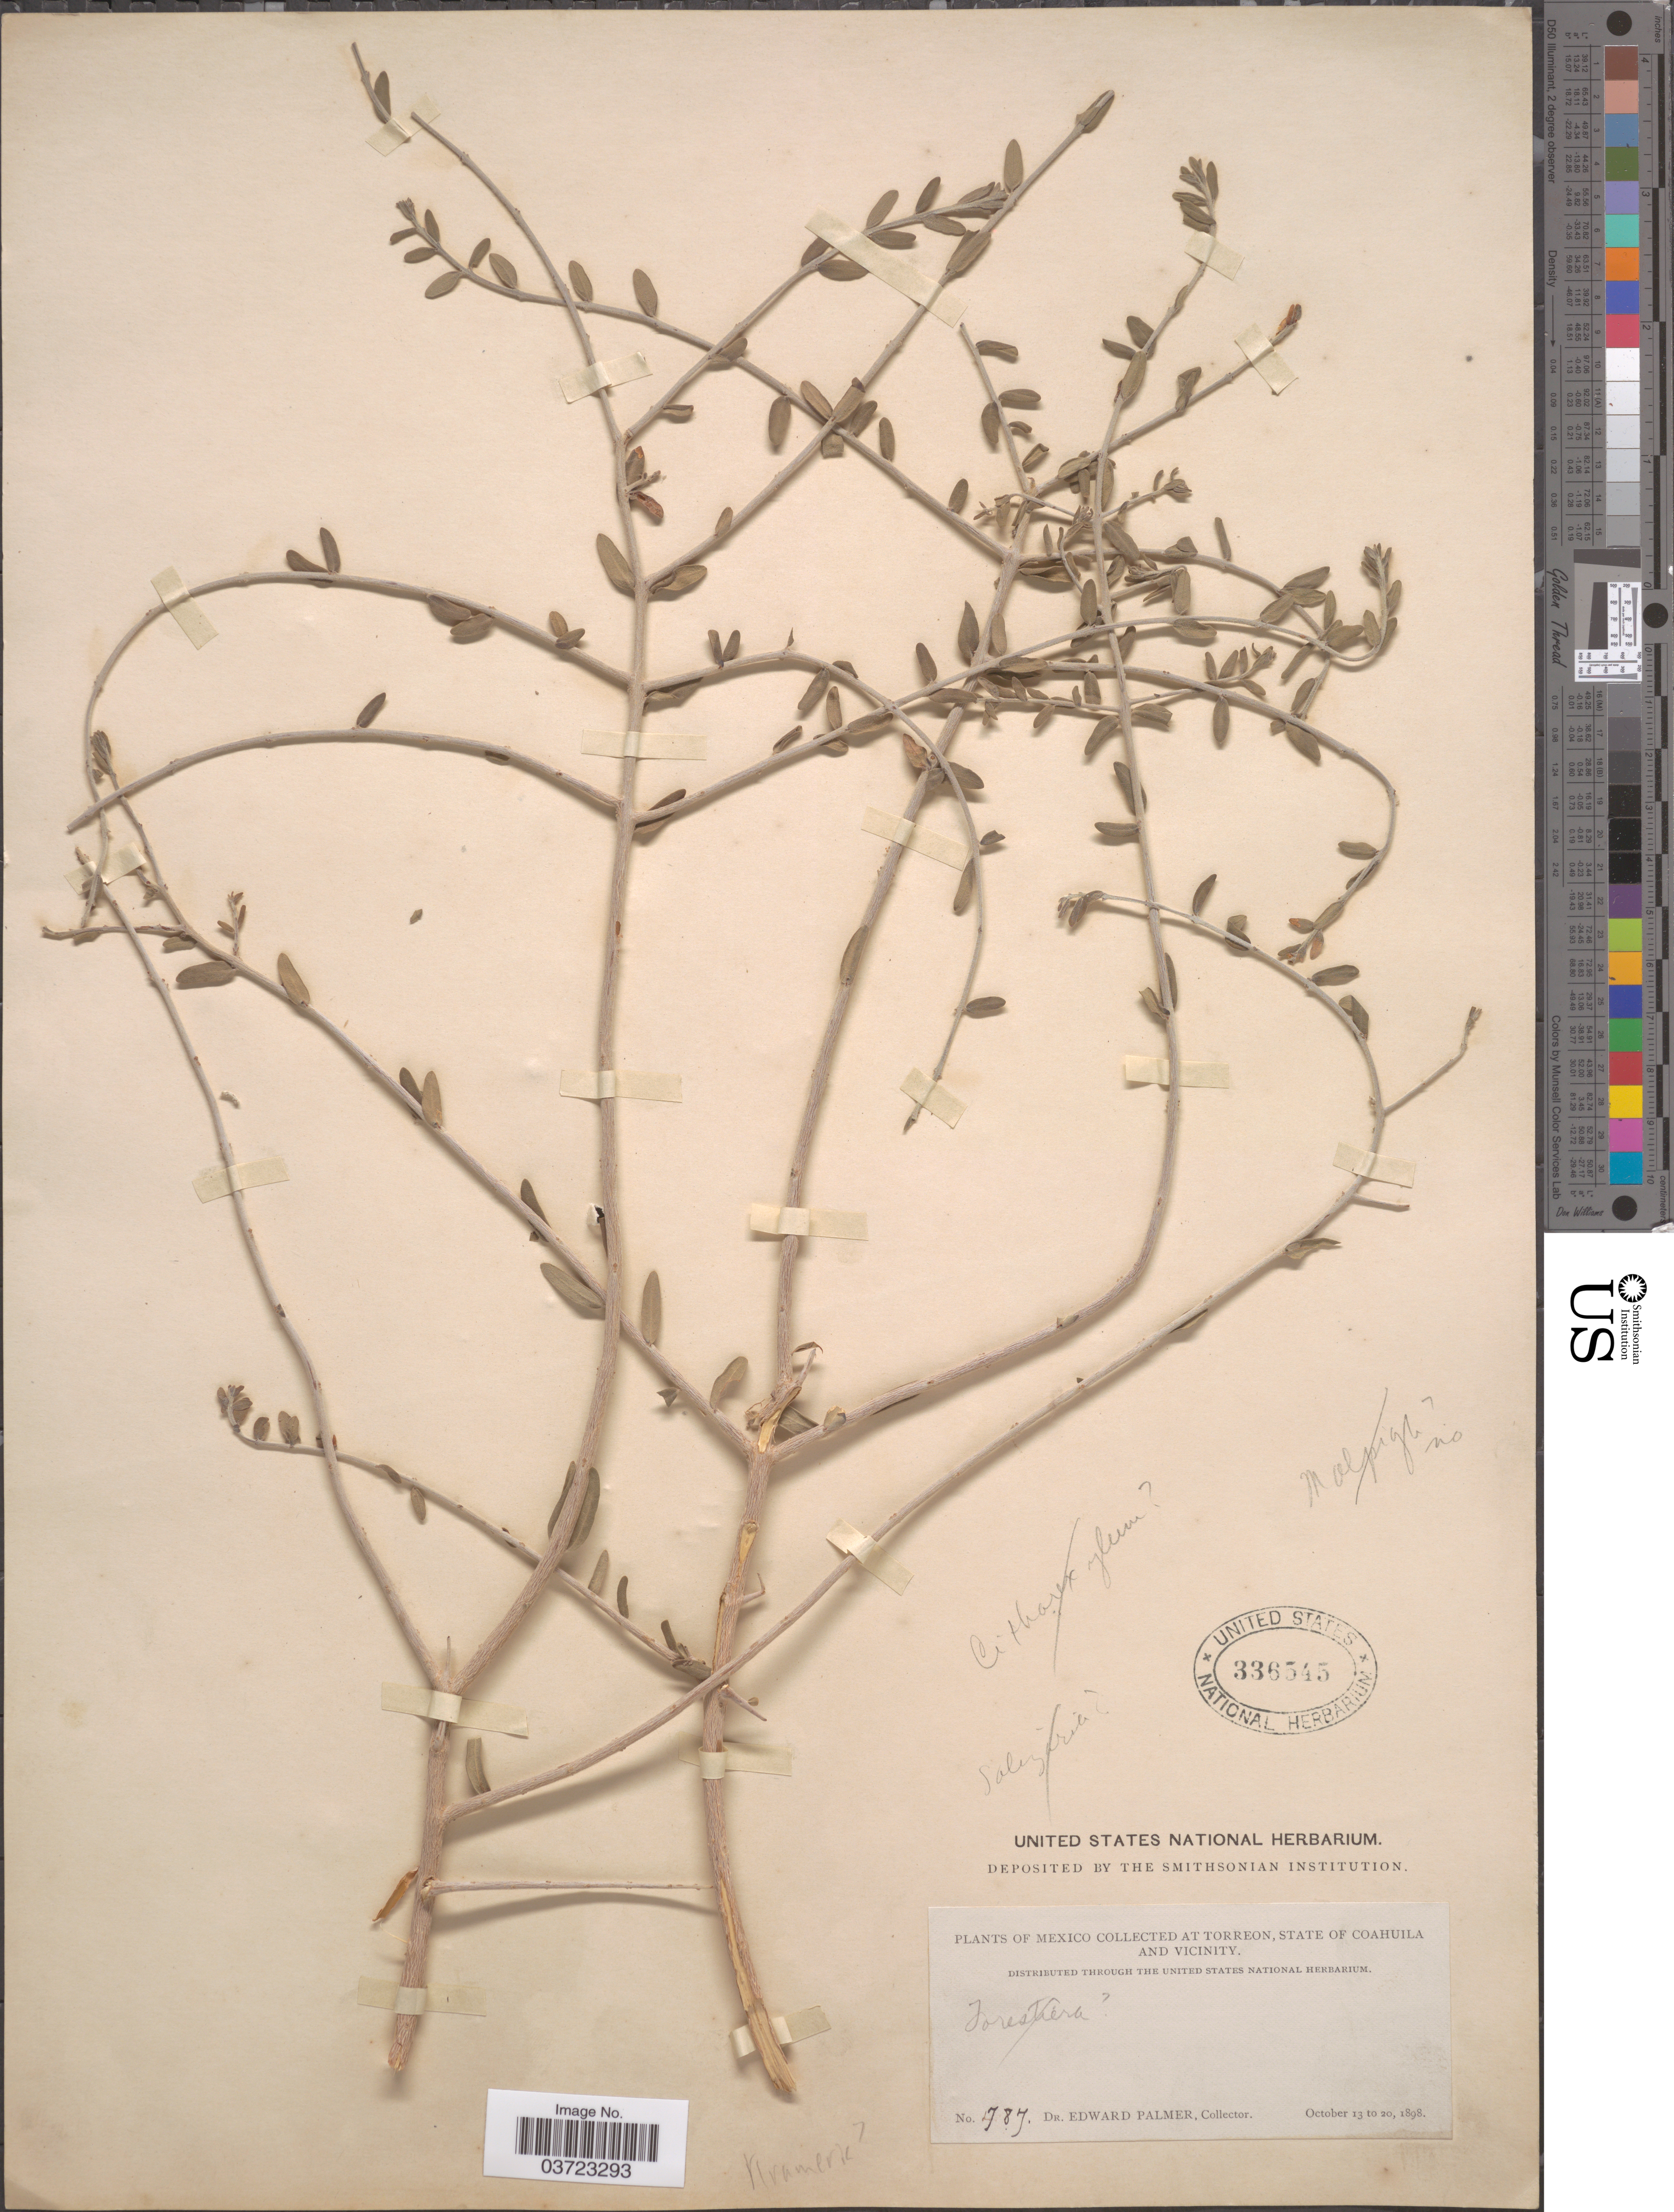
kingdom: Plantae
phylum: Tracheophyta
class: Magnoliopsida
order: Zygophyllales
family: Krameriaceae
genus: Krameria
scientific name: Krameria sp.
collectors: E. Palmer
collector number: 787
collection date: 1898-10-13/1898-10-20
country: Mexico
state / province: Coahuila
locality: Torreon, State of Coahuila and vicinity.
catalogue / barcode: US 336545